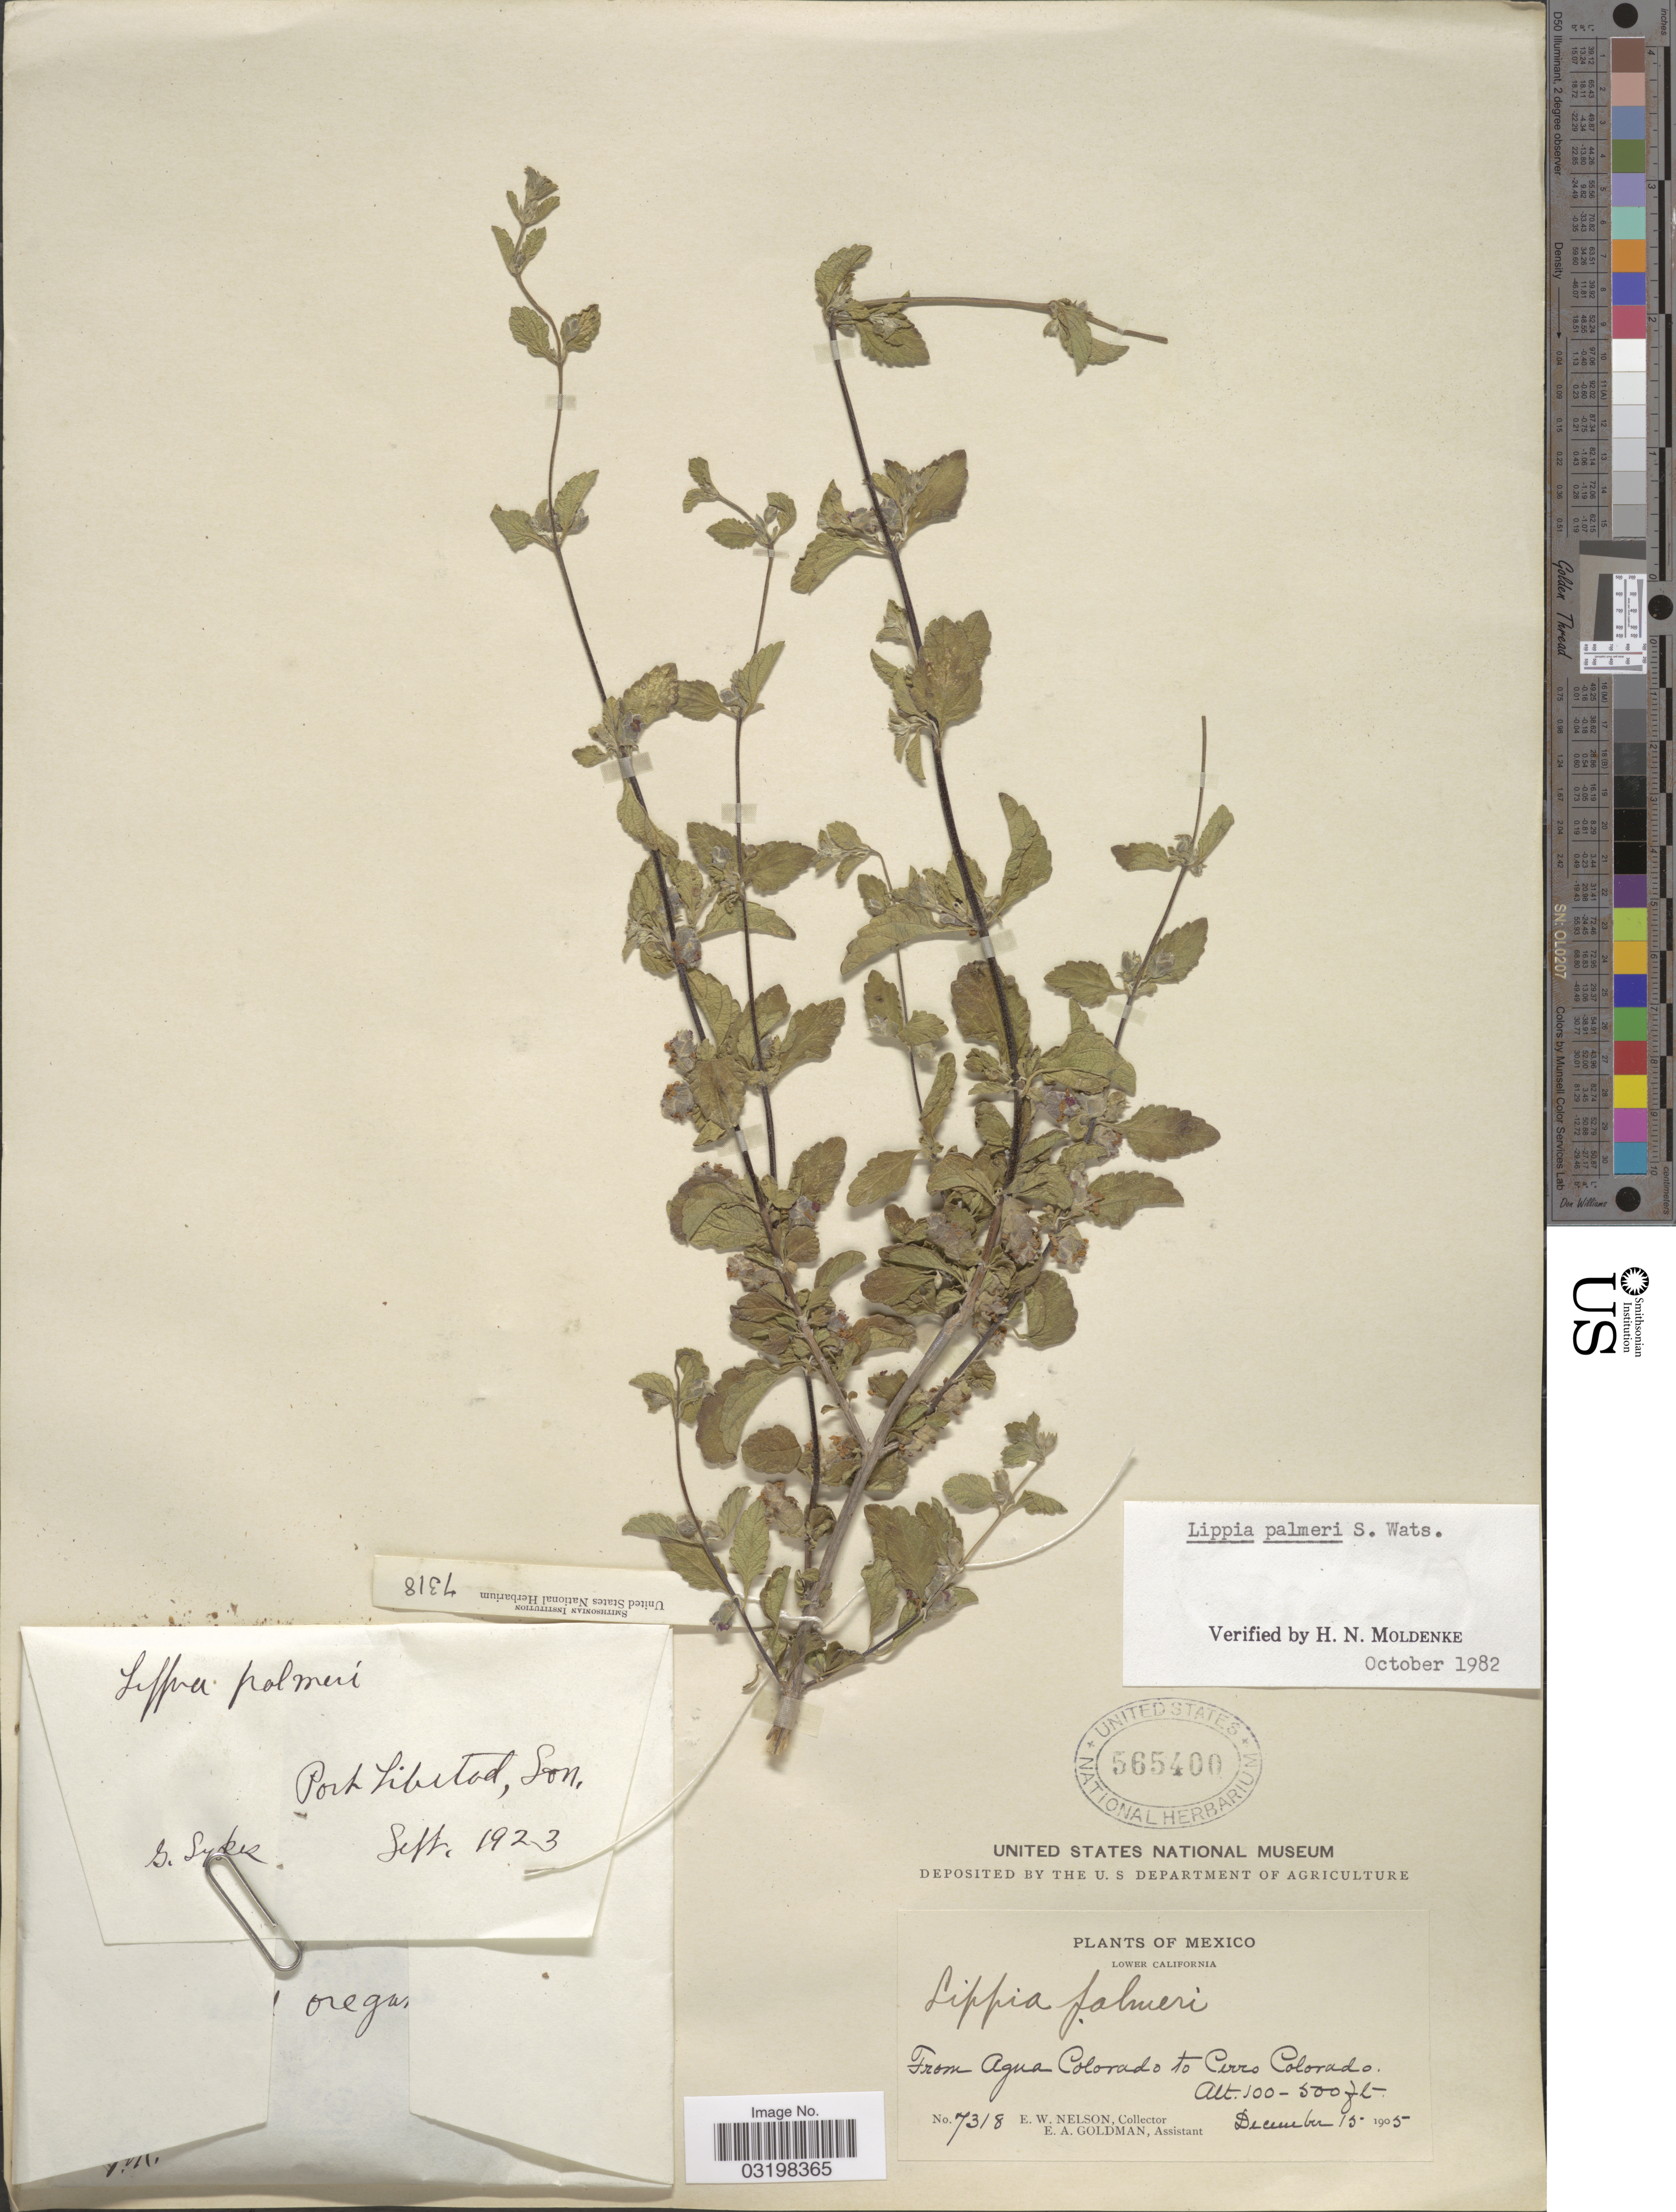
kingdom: Plantae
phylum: Tracheophyta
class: Magnoliopsida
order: Lamiales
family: Verbenaceae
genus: Lippia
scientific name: Lippia palmeri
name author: S. Watson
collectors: E. W. Nelson & E. A. Goldman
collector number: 7318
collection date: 1905-12-15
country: Mexico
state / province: Baja California Norte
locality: From Agua Colorado to Cerro Colorado. Lower California.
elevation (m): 30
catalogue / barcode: US 565400